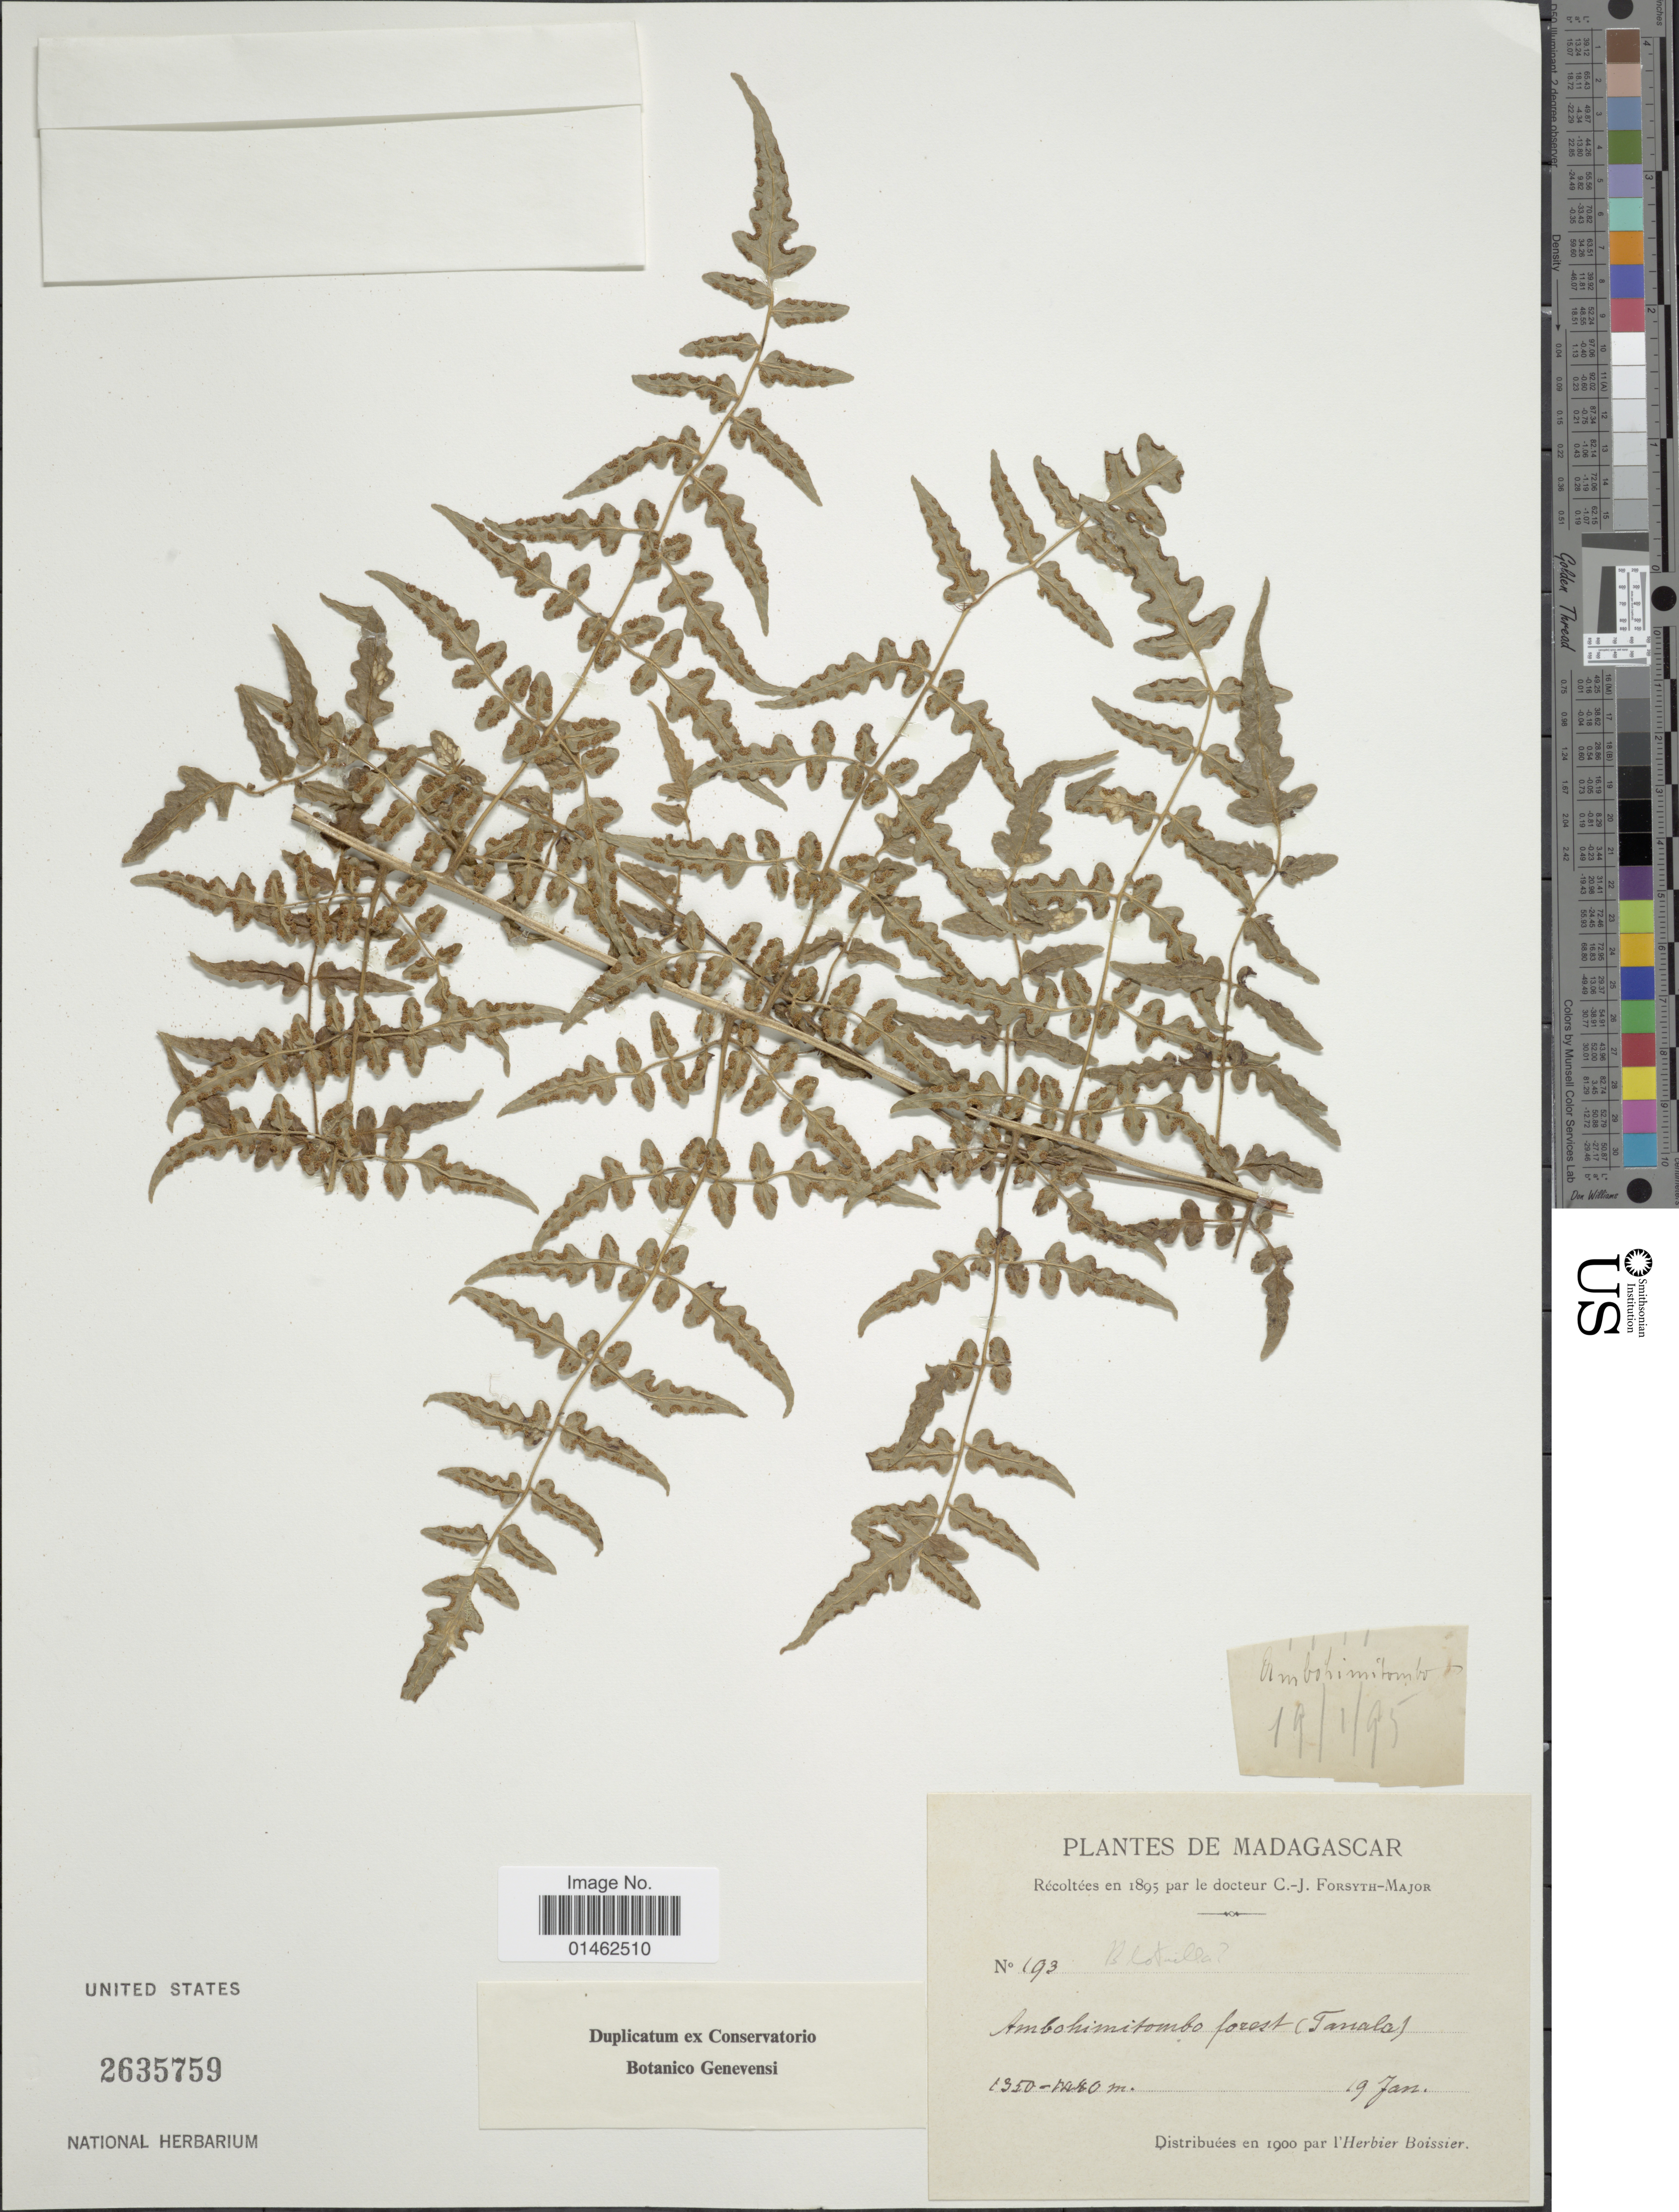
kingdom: Plantae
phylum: Tracheophyta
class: Polypodiopsida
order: Polypodiales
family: Dennstaedtiaceae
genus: Blotiella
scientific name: Blotiella sp.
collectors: C. I. Forsyth-Major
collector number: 190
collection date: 1895-01-19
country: Madagascar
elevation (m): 411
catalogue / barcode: US 2635759